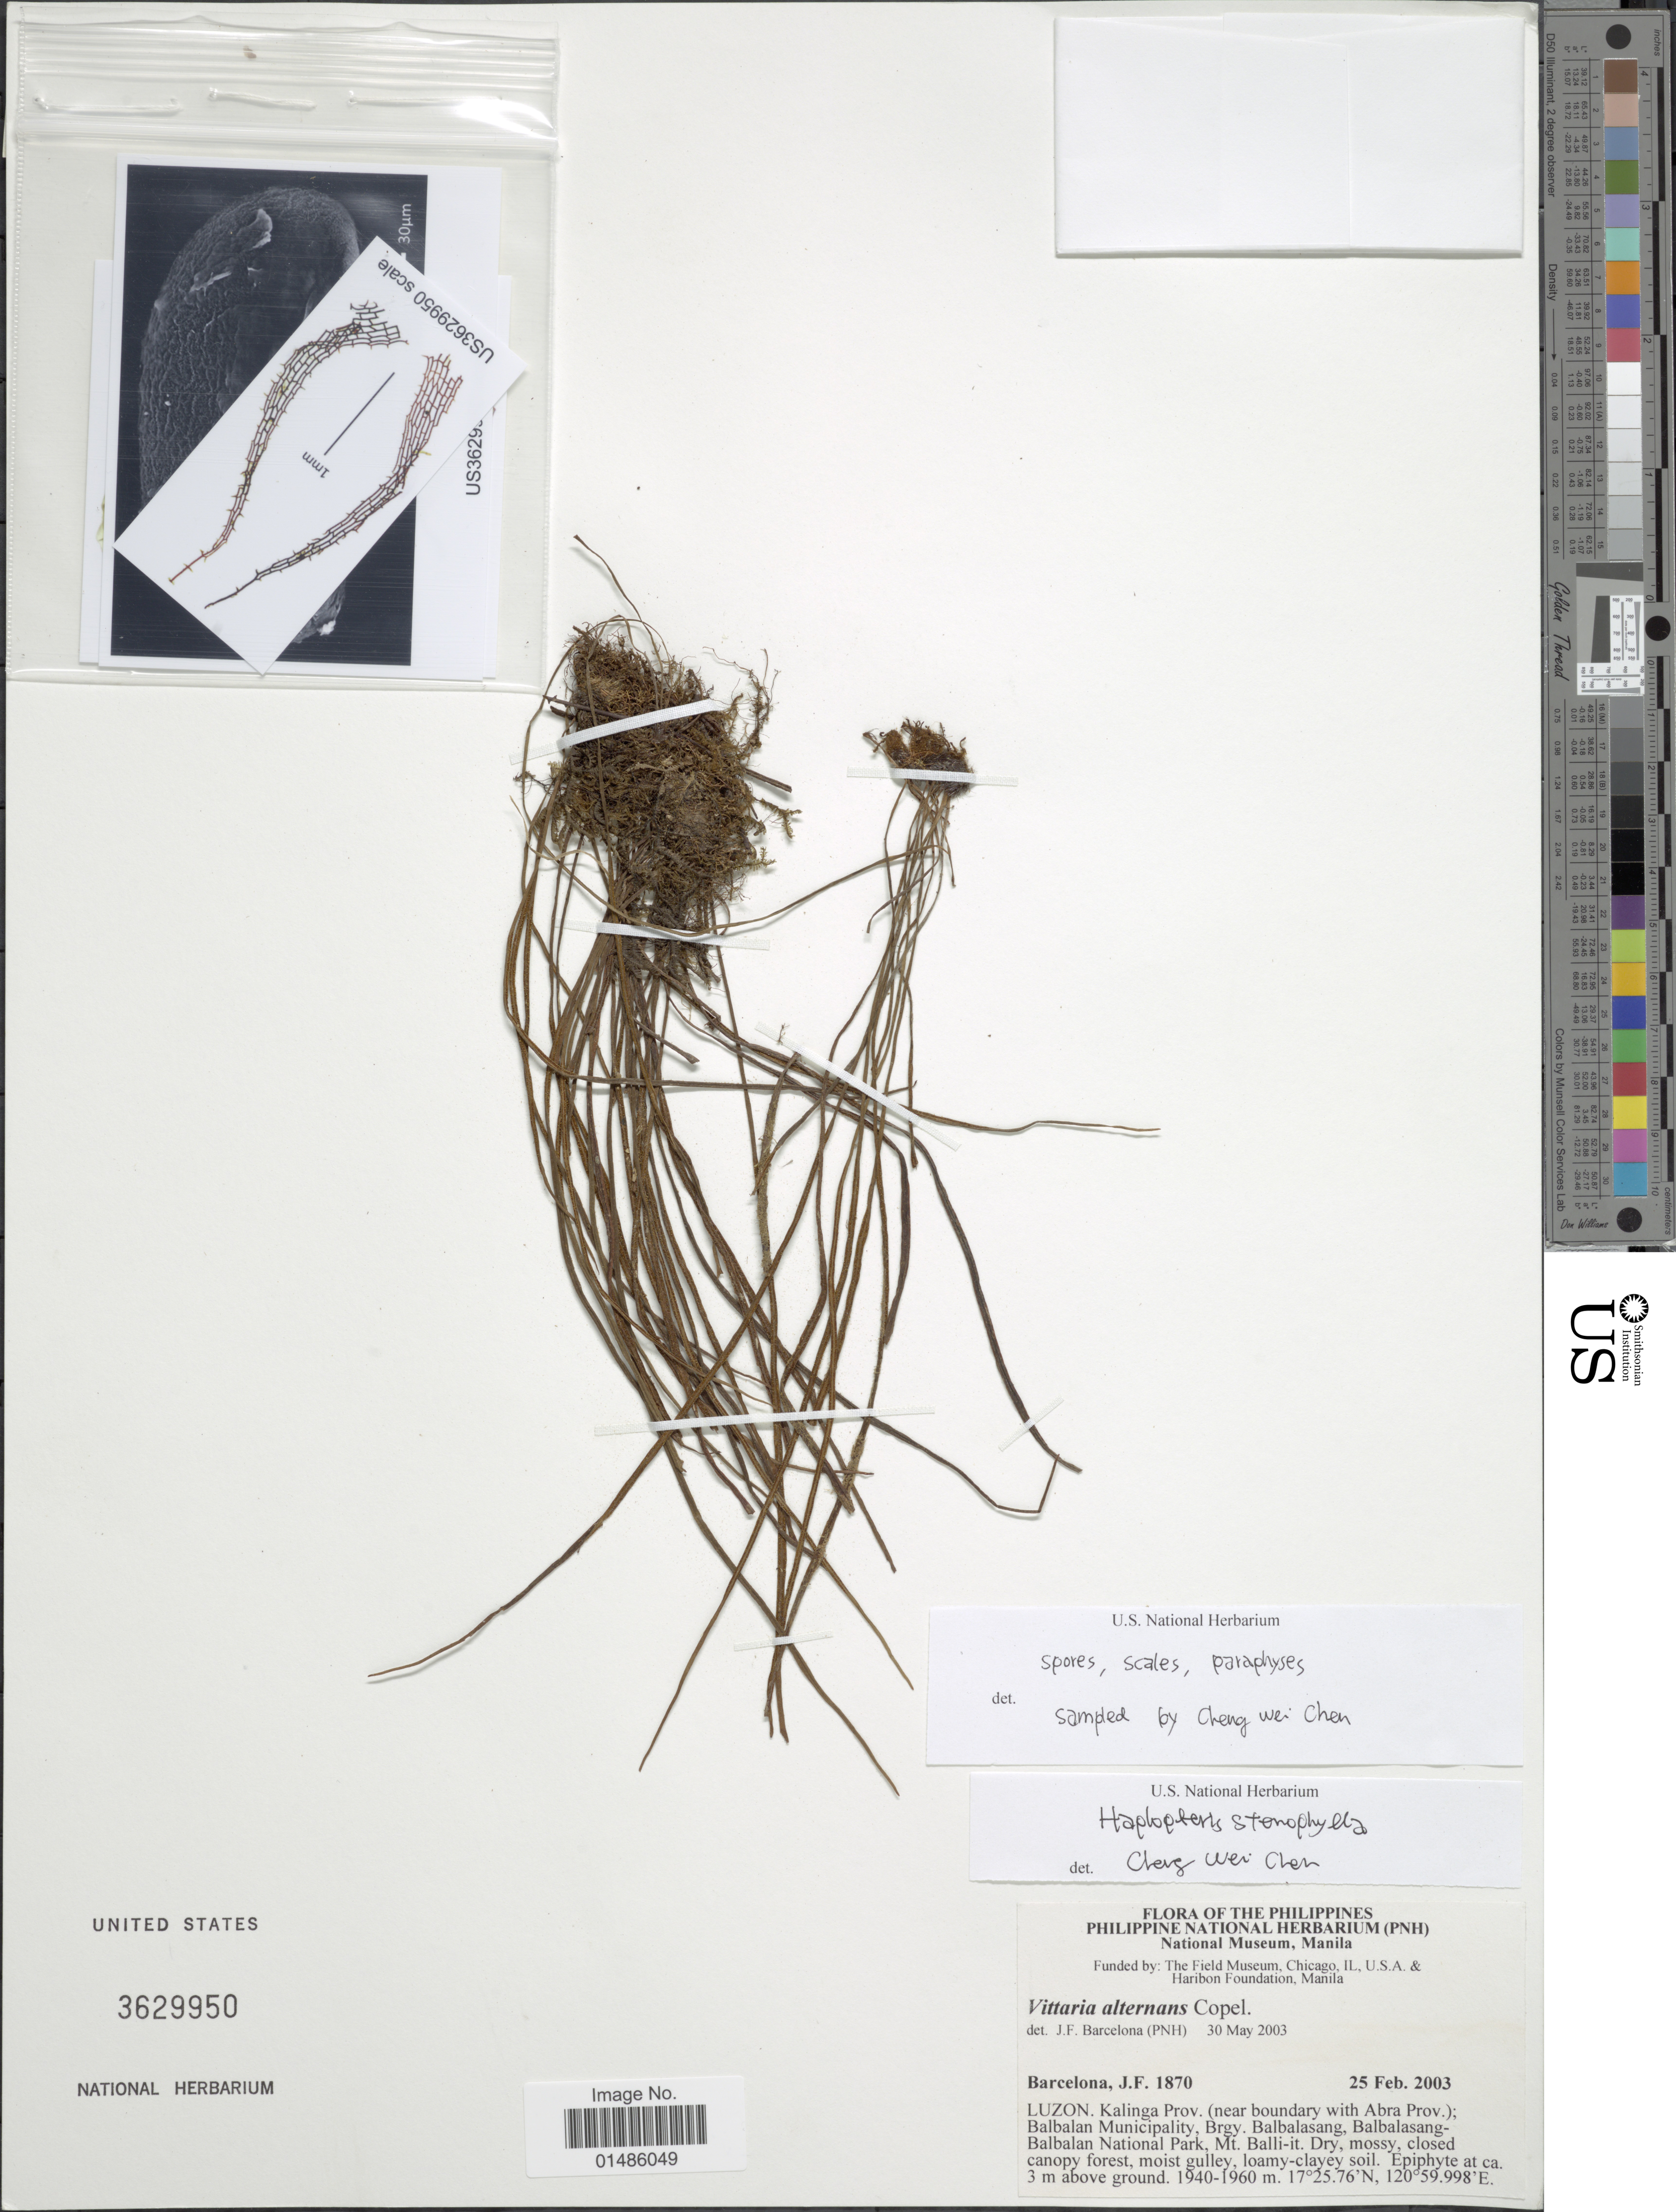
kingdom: Plantae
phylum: Tracheophyta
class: Polypodiopsida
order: Polypodiales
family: Pteridaceae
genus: Haplopteris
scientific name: Haplopteris stenophylla (Copel.) comb. in ed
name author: (Copel.)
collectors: J. F. Barcelona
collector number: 1870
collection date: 2003-02-25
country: Philippines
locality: Luzon. Kalinga Prov. (near boundary with Abra Prov.); Balbalan Municipality, Brgy. Balbalasang, Balbalasang-Balbalan National Park, Mt. Balli-it.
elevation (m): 1940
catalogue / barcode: US 3629950